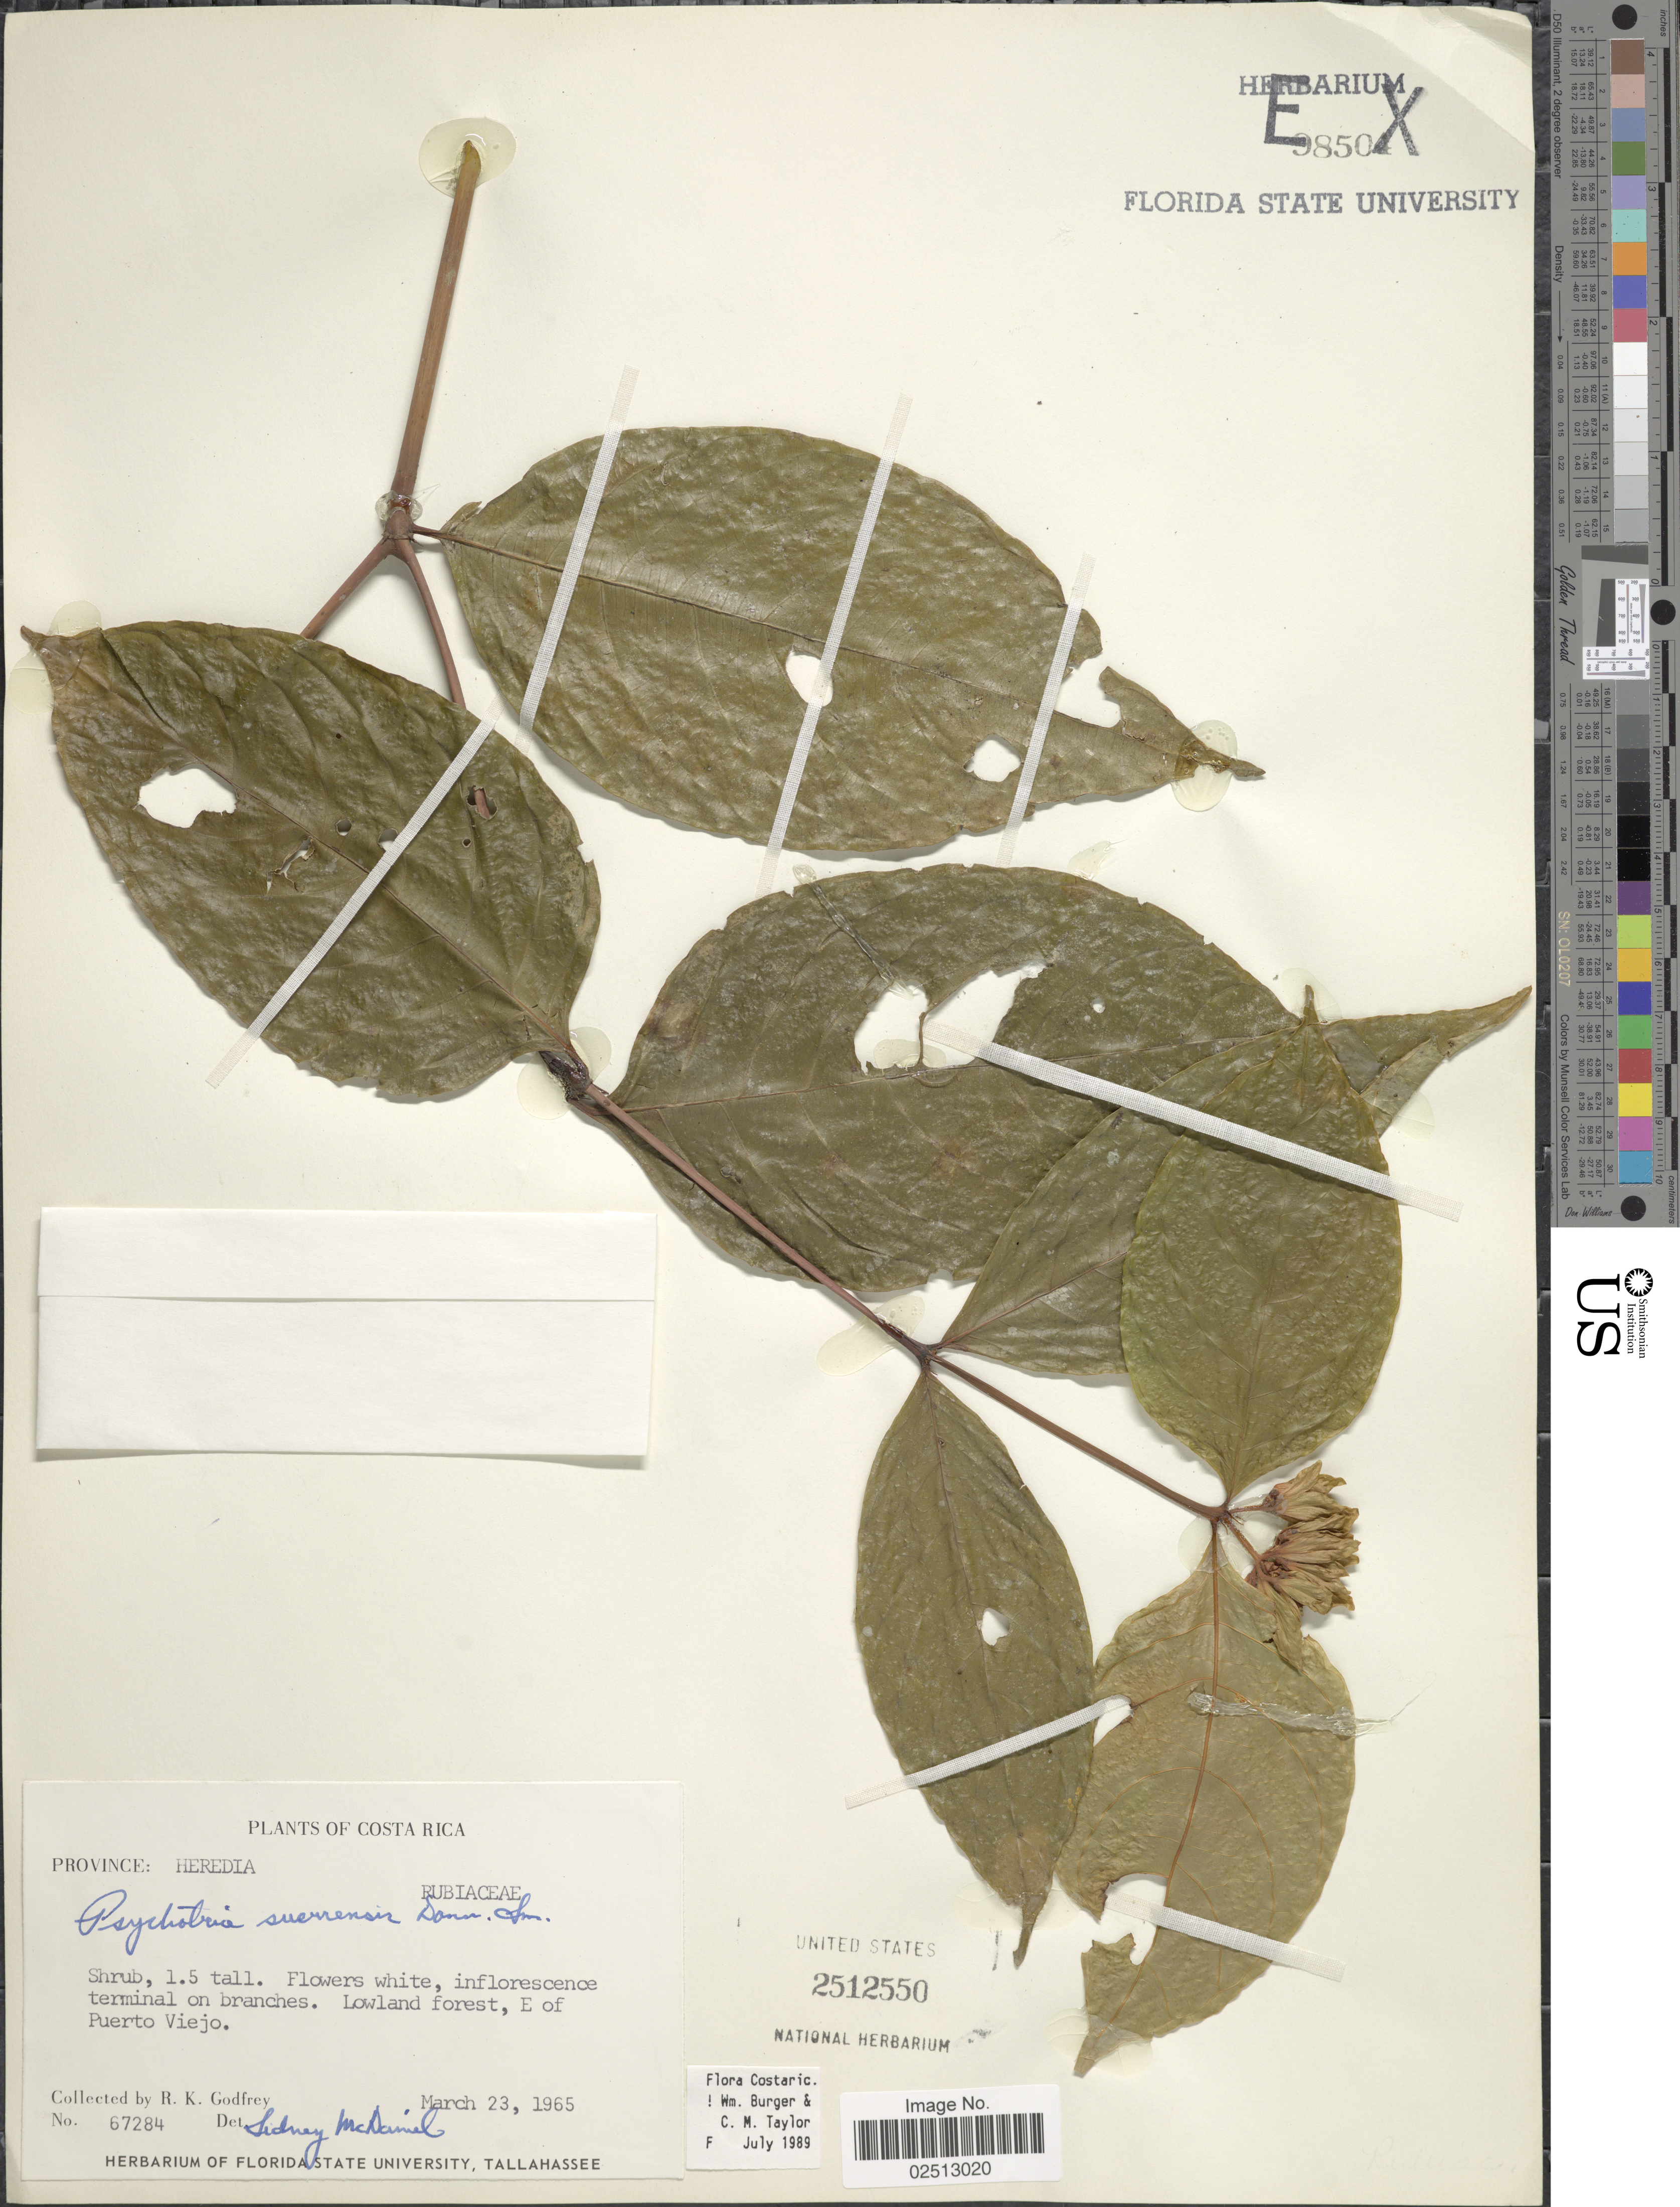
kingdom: Plantae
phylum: Tracheophyta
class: Magnoliopsida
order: Gentianales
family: Rubiaceae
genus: Psychotria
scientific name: Psychotria suerrensis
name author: Donn. Sm.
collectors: R. K. Godfrey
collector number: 67284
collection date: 1965-03-23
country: Costa Rica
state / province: Heredia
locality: Province: Heredia. Lowland forest, E of Puerto Viejo.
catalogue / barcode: US 2512550